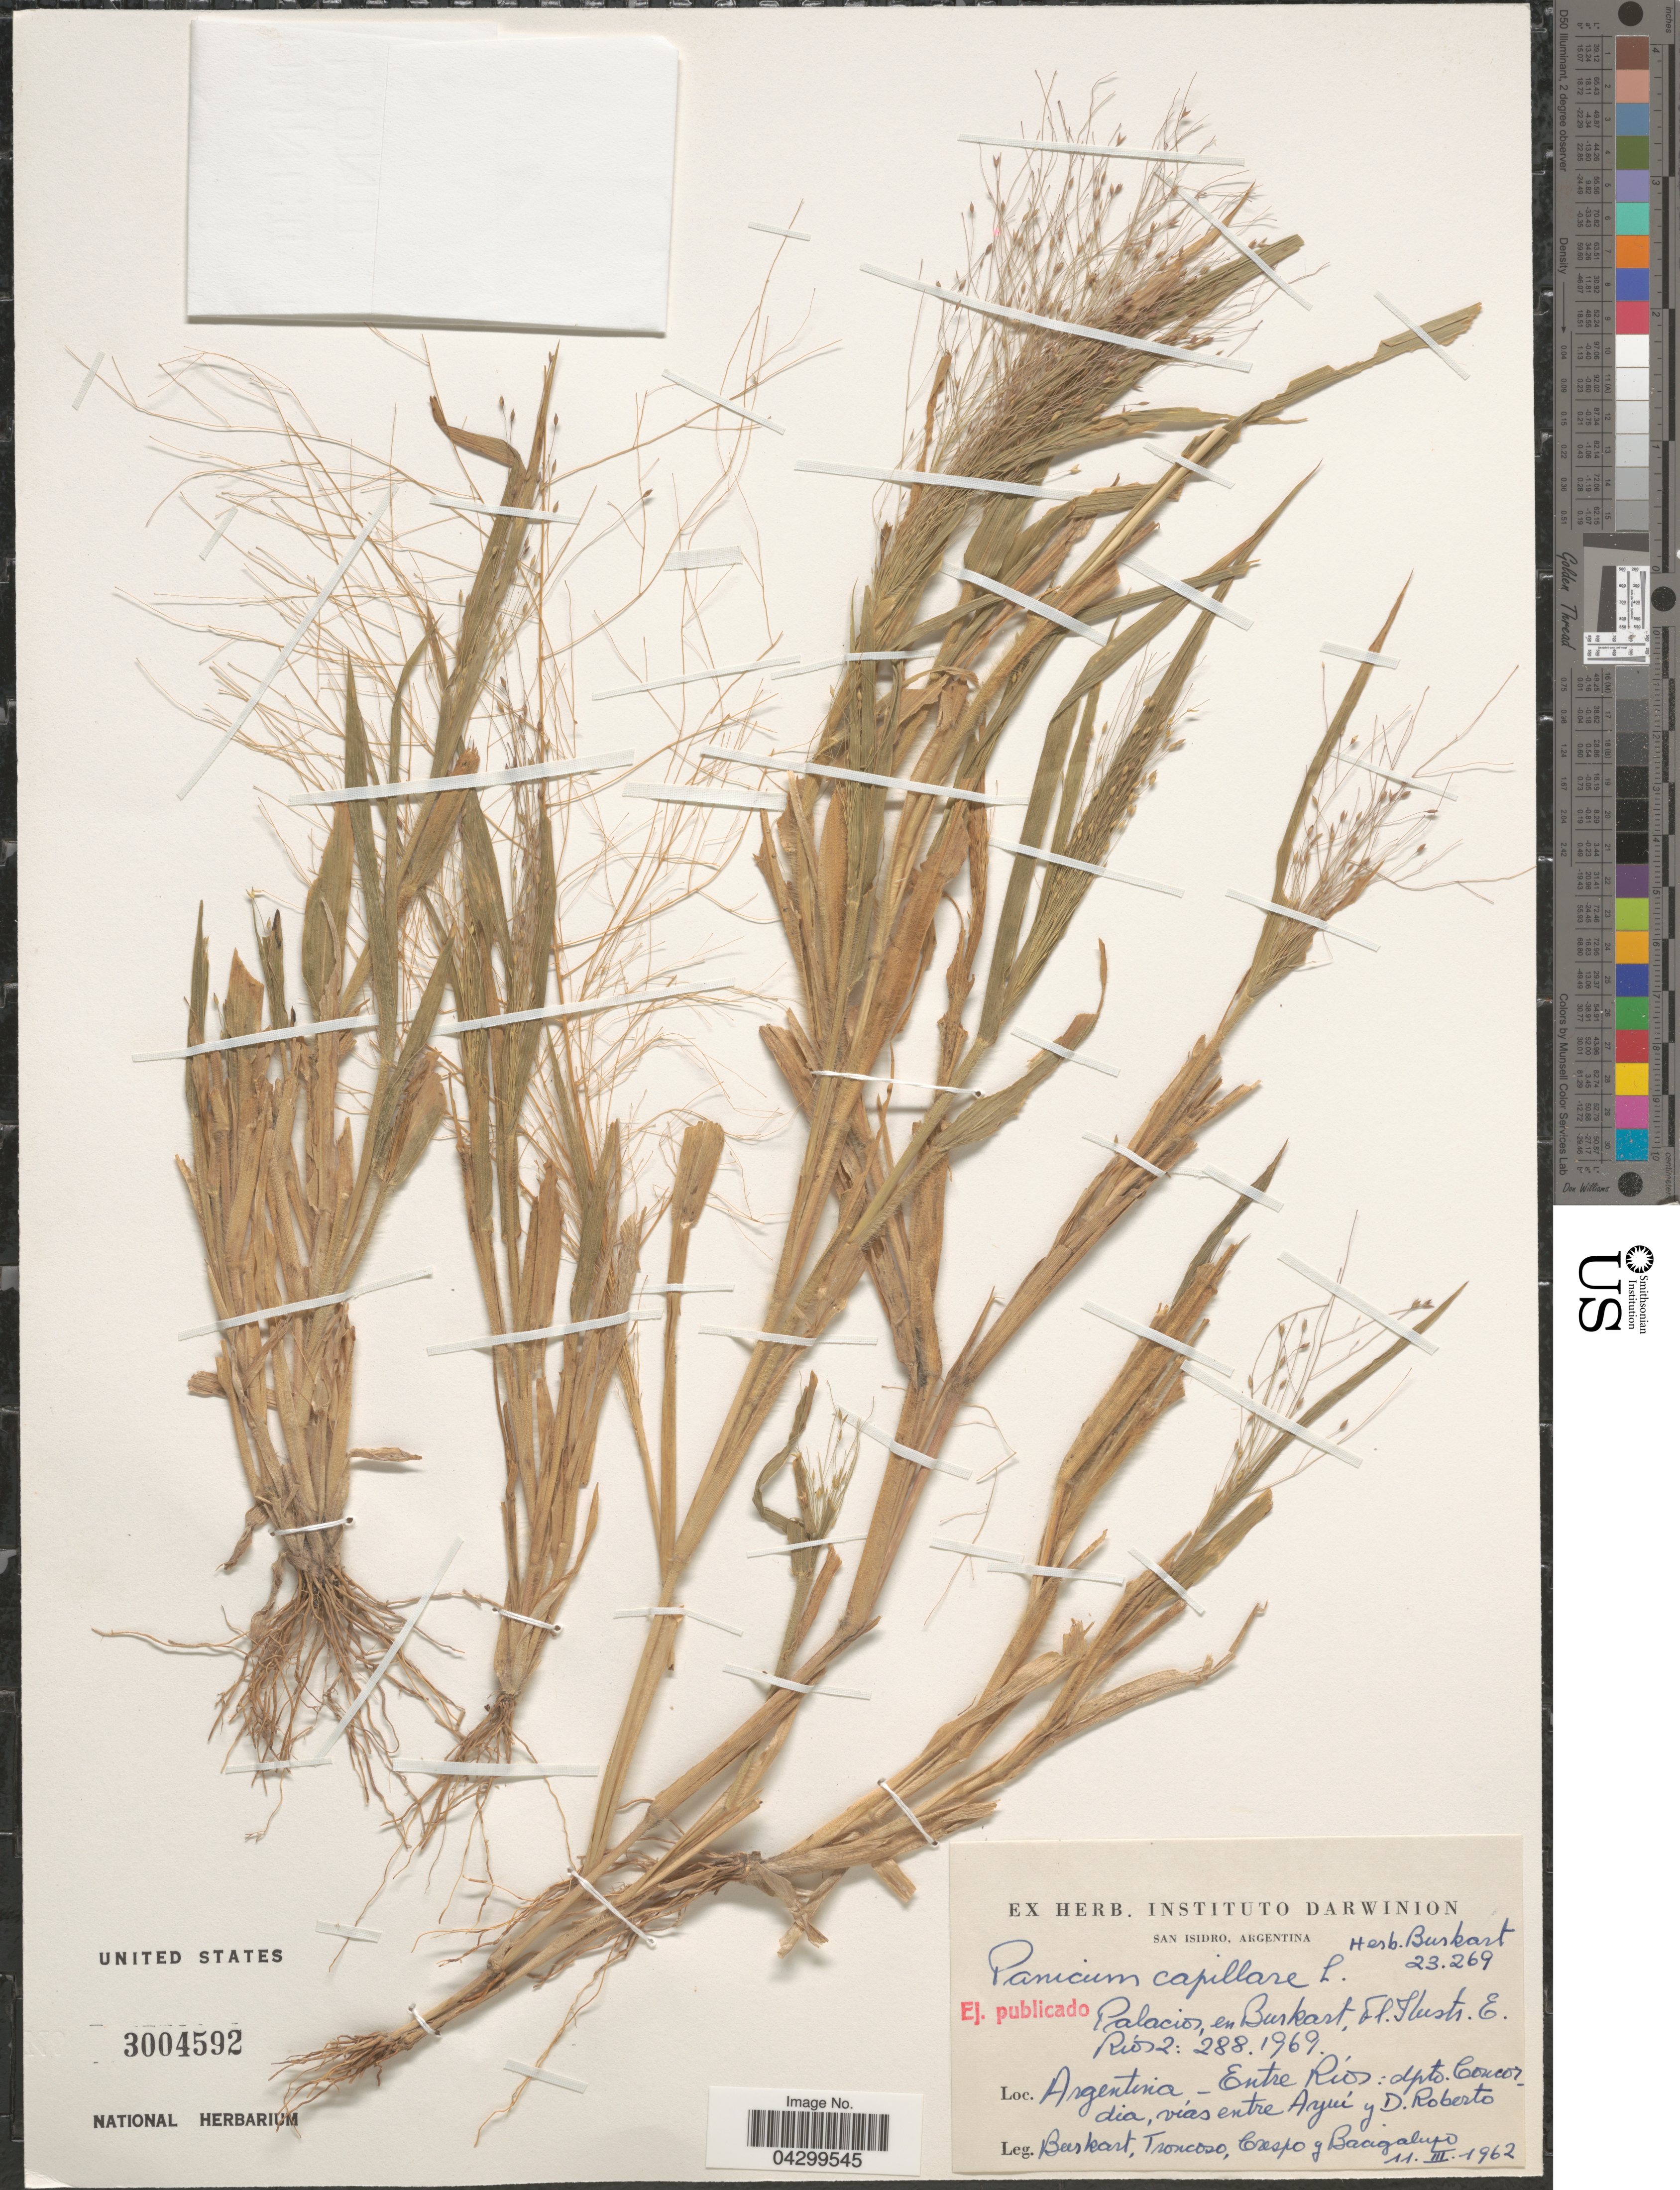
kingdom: Plantae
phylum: Tracheophyta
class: Liliopsida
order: Poales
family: Poaceae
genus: Panicum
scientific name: Panicum capillare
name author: L.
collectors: -- Burkart, Troncoso, Crespo & Bacigalupo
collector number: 23269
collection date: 1962-03-11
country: Argentina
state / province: Entre Rios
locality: Dpto. Concordia, vias entre Ayiú y. D. Roberto.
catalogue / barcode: US 3004592